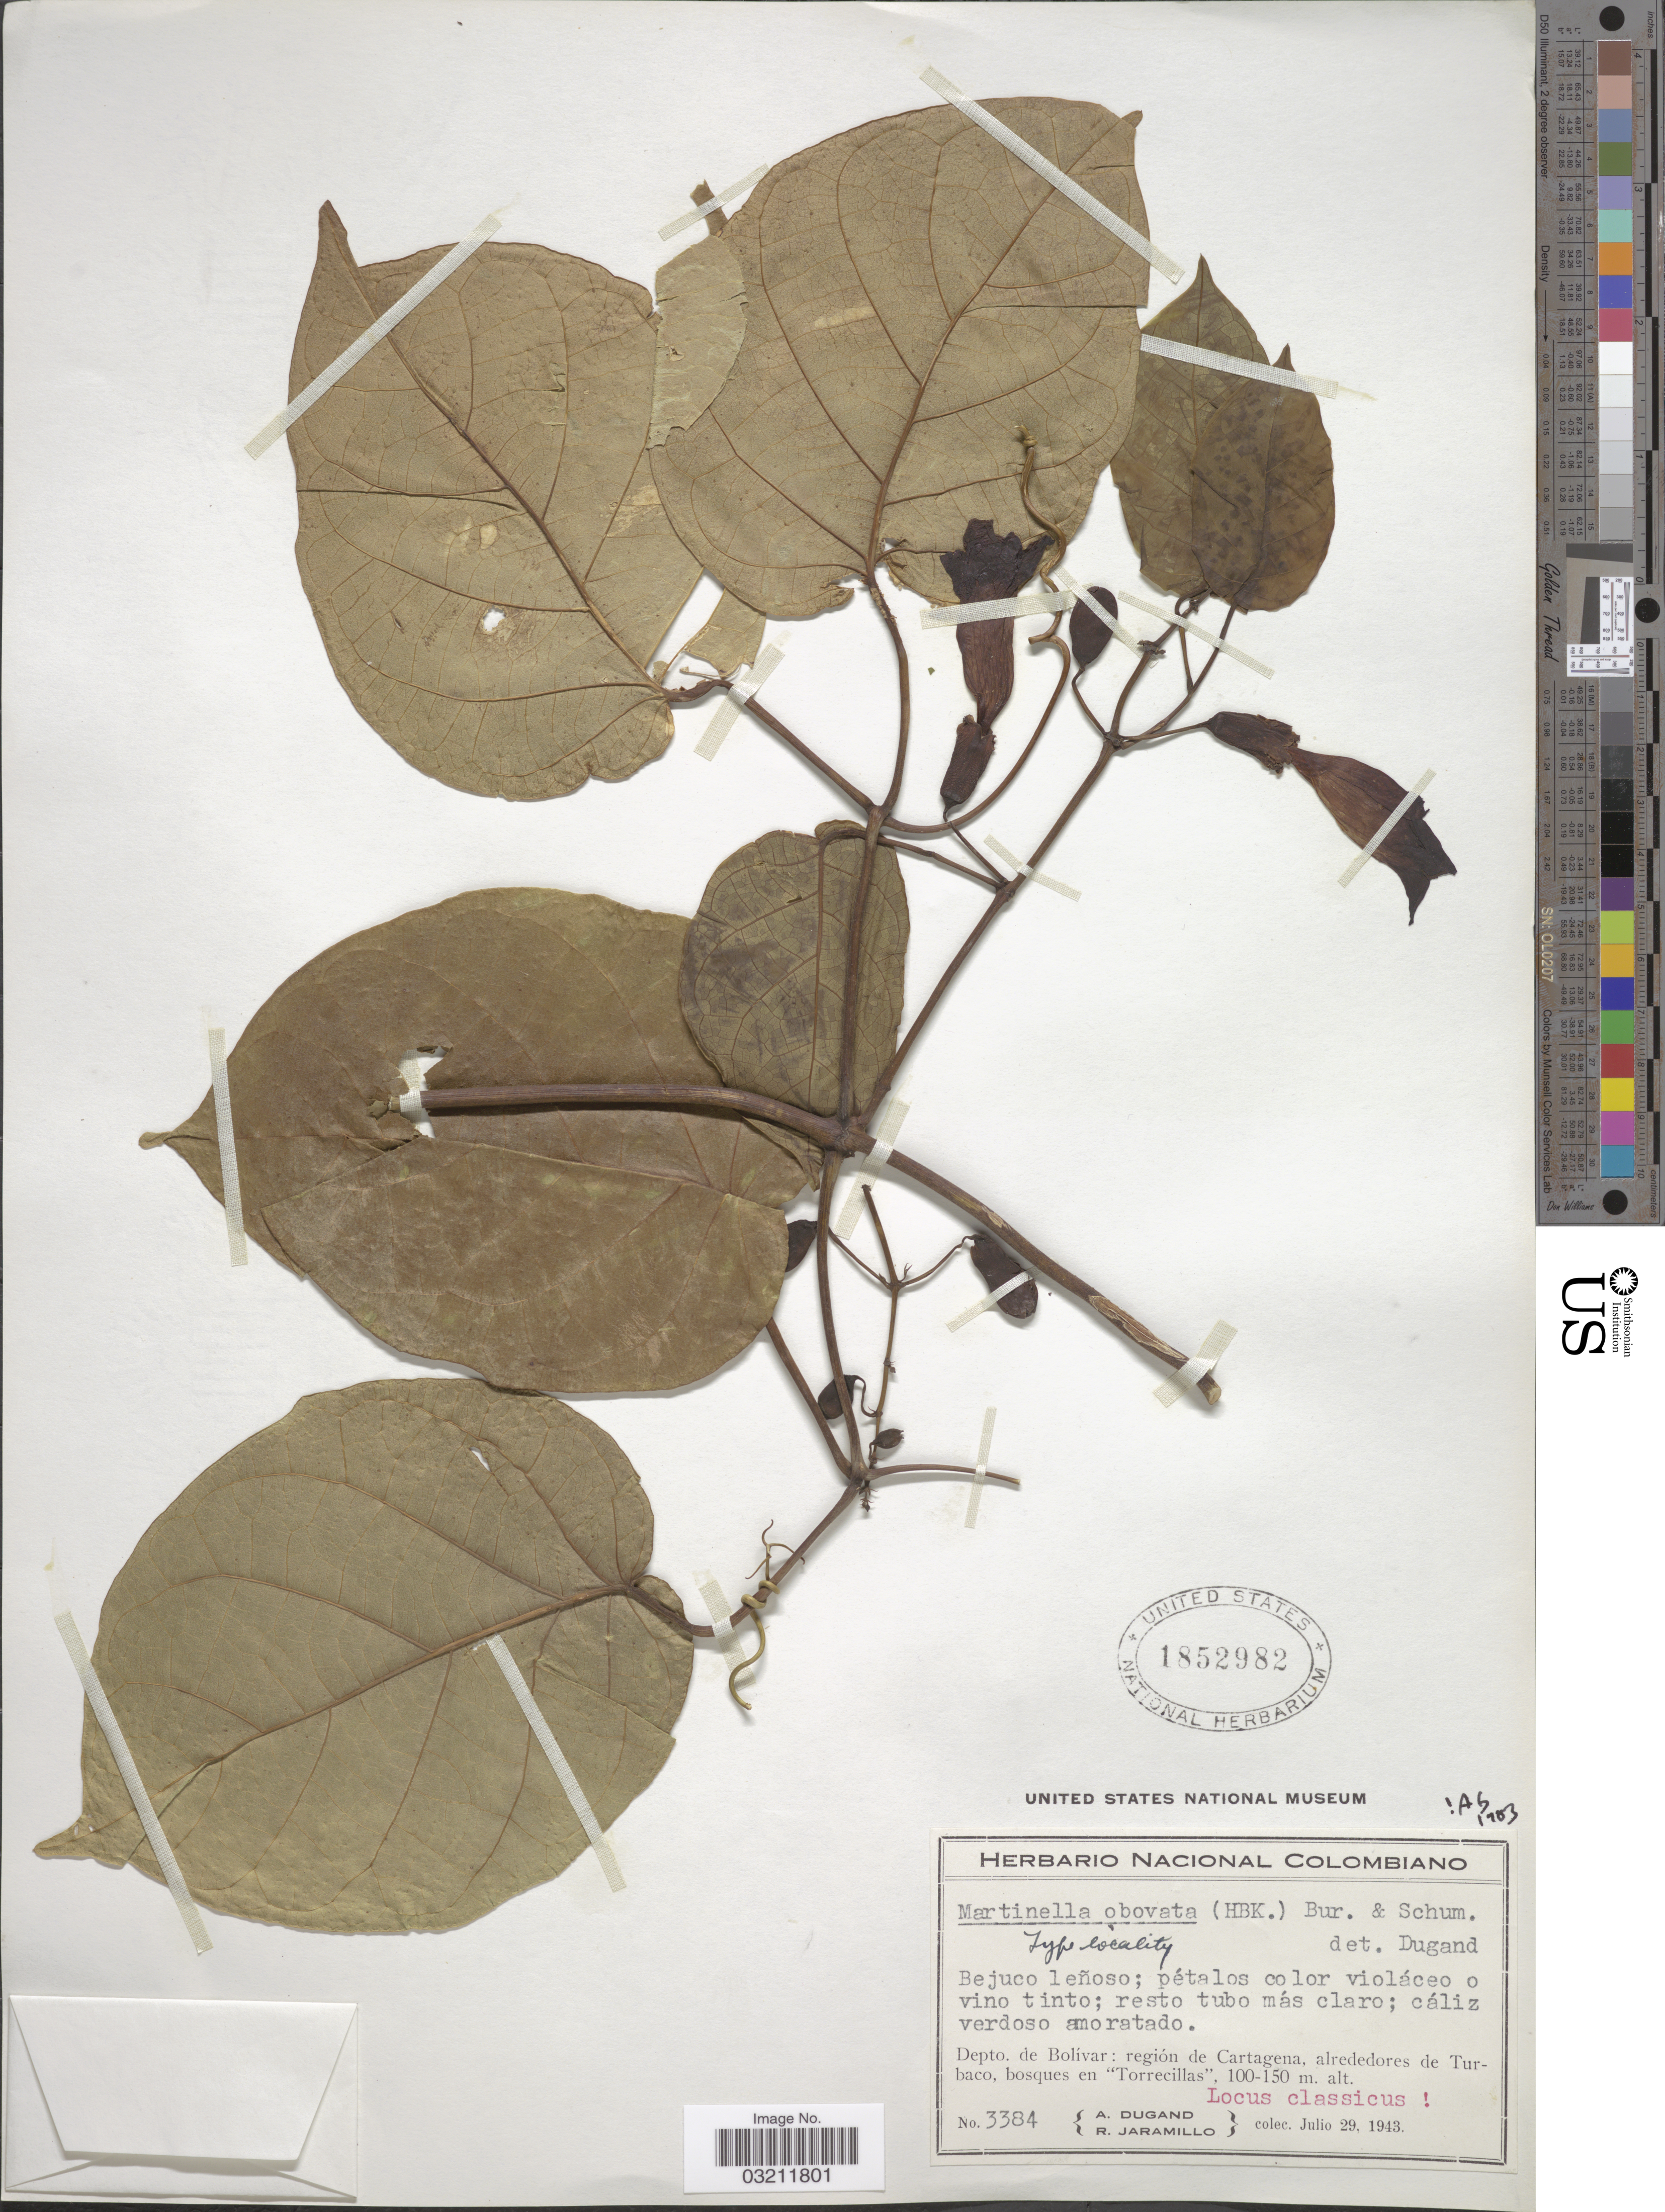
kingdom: Plantae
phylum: Tracheophyta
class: Magnoliopsida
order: Lamiales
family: Bignoniaceae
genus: Martinella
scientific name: Martinella obovata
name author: (Kunth) Bureau & K. Schum.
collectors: A. Dugand & R. Jaramillo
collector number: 3384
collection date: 1943-07-29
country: Colombia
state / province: Bolívar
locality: Depto. de Bolívar: región de Cartagena, alrededores de Turbaco, bosques en "Torrecillas".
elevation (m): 100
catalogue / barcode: US 1852982